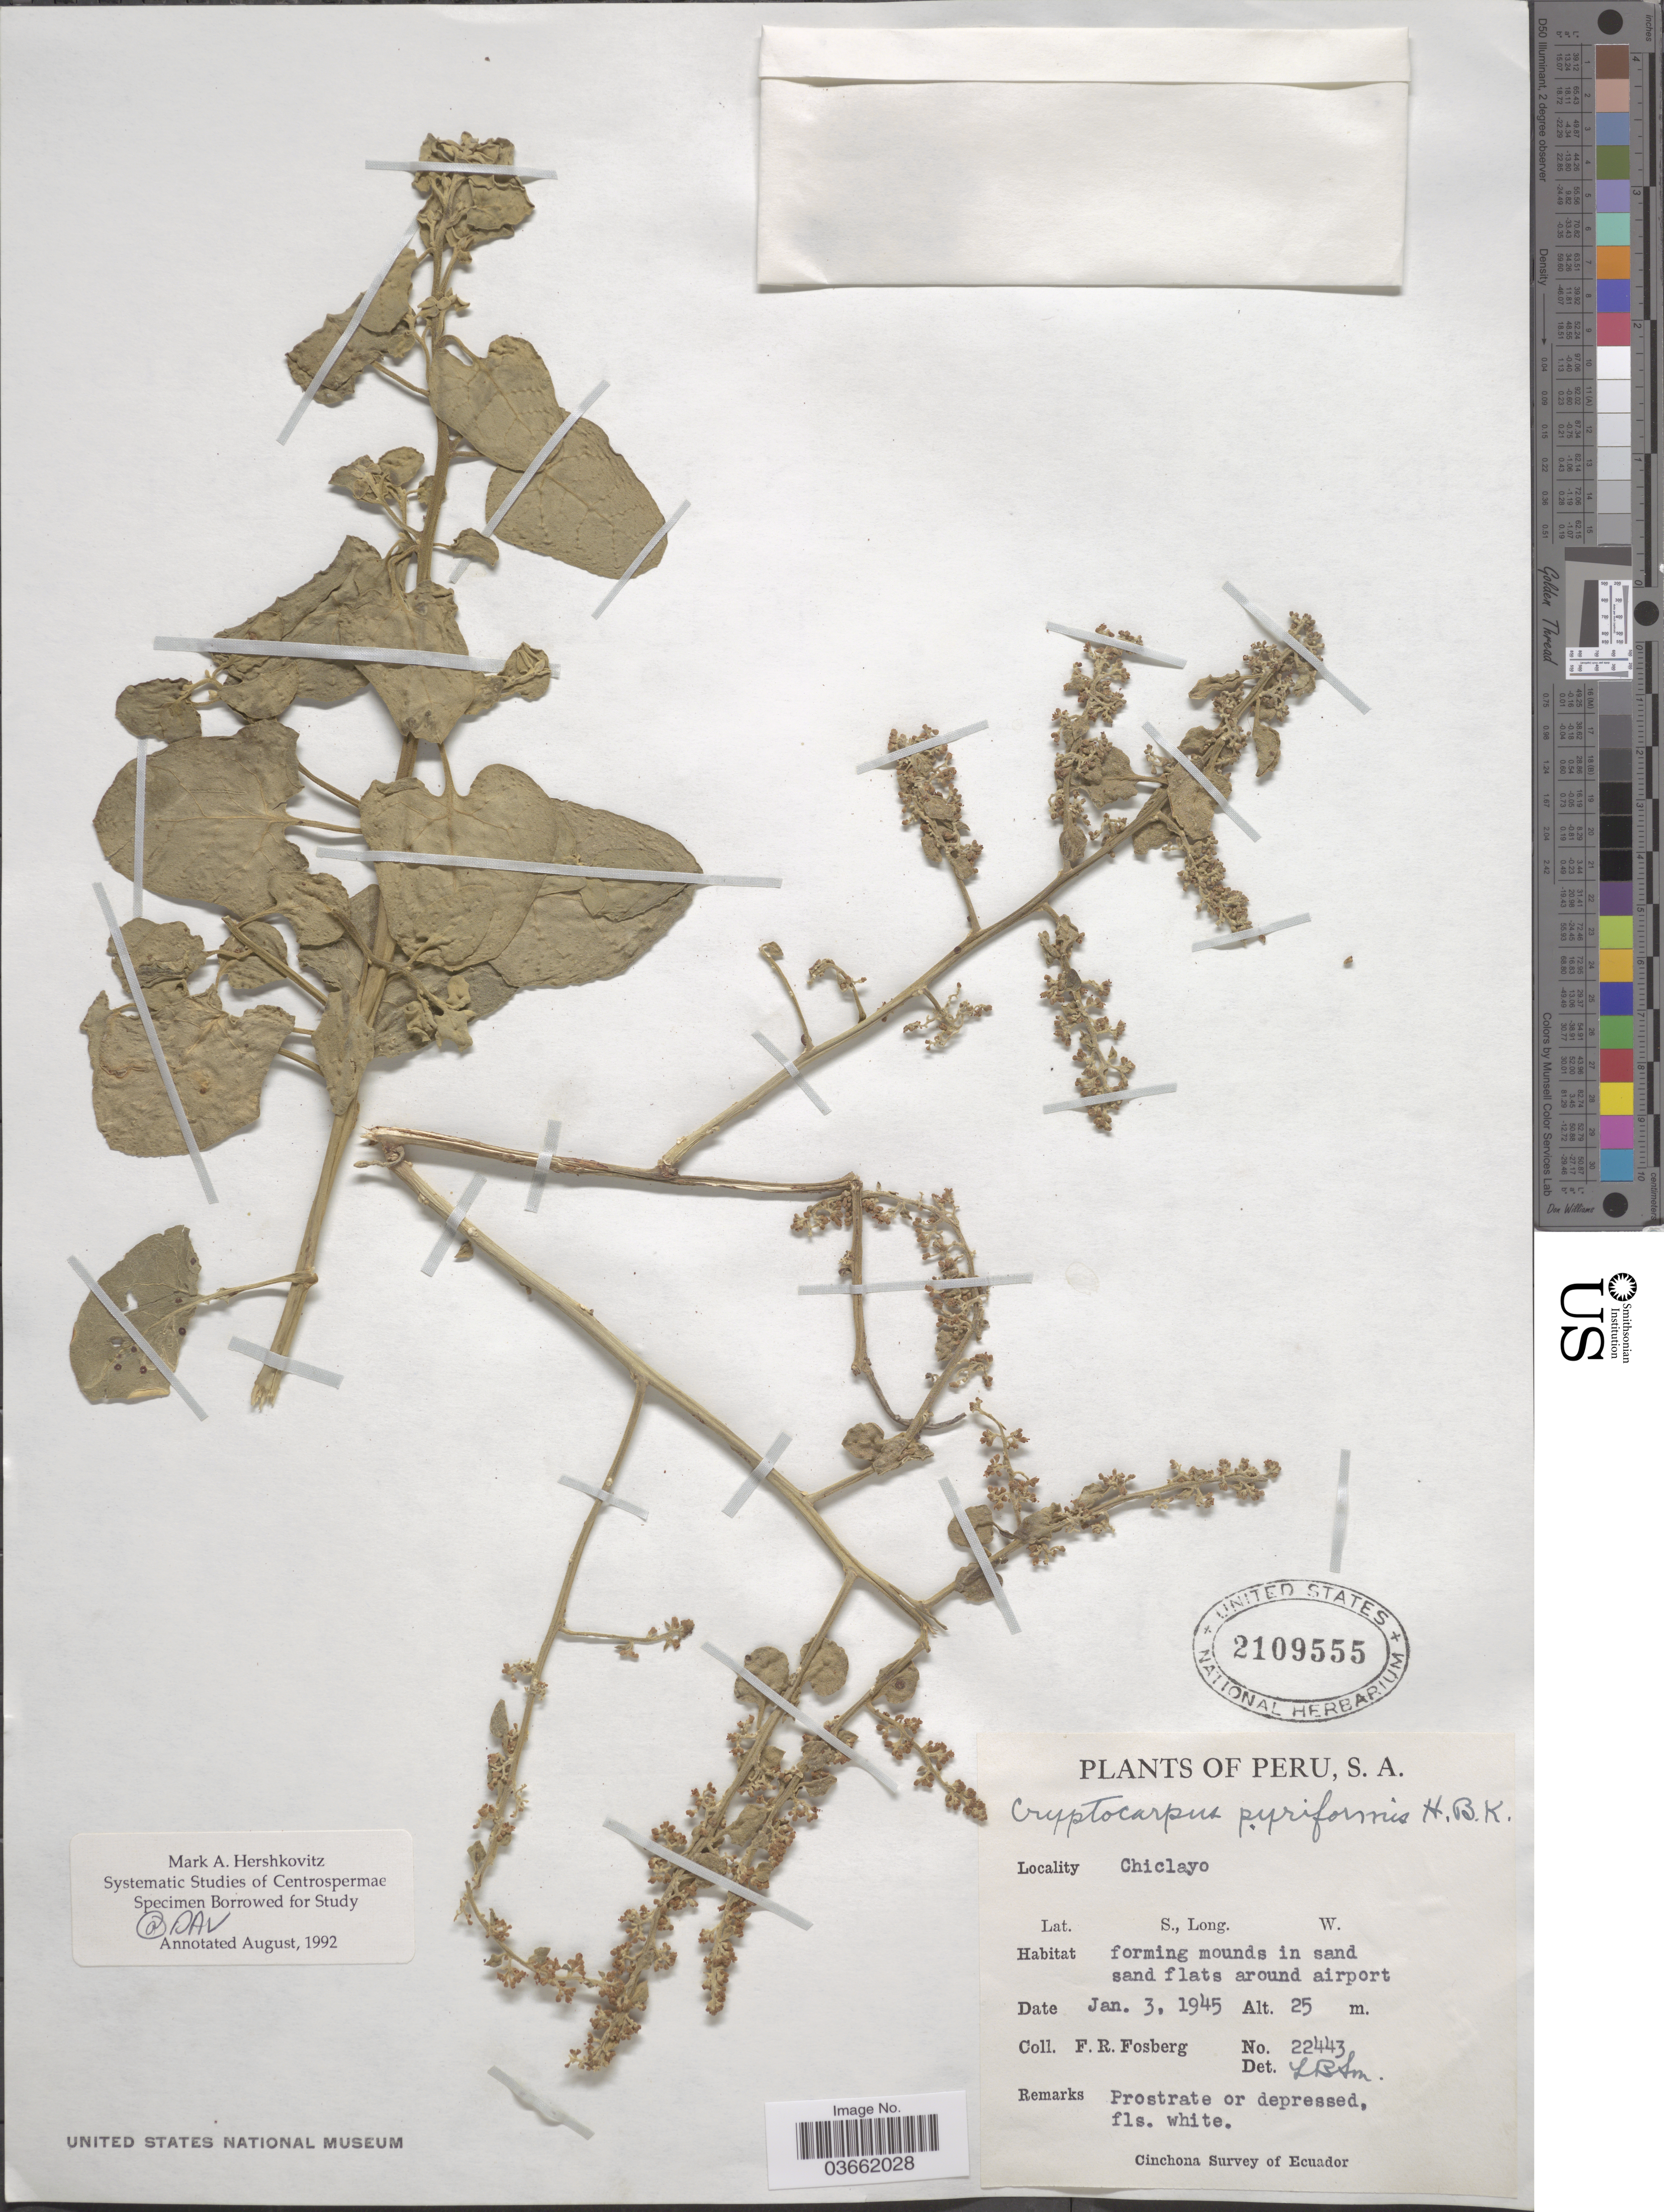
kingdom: Plantae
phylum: Tracheophyta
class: Magnoliopsida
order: Caryophyllales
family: Nyctaginaceae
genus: Cryptocarpus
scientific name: Cryptocarpus pyriformis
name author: Kunth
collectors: F. R. Fosberg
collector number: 22443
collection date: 1945-01-03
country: Peru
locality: Chiclayo. Around airport.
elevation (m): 25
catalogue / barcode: US 2109555